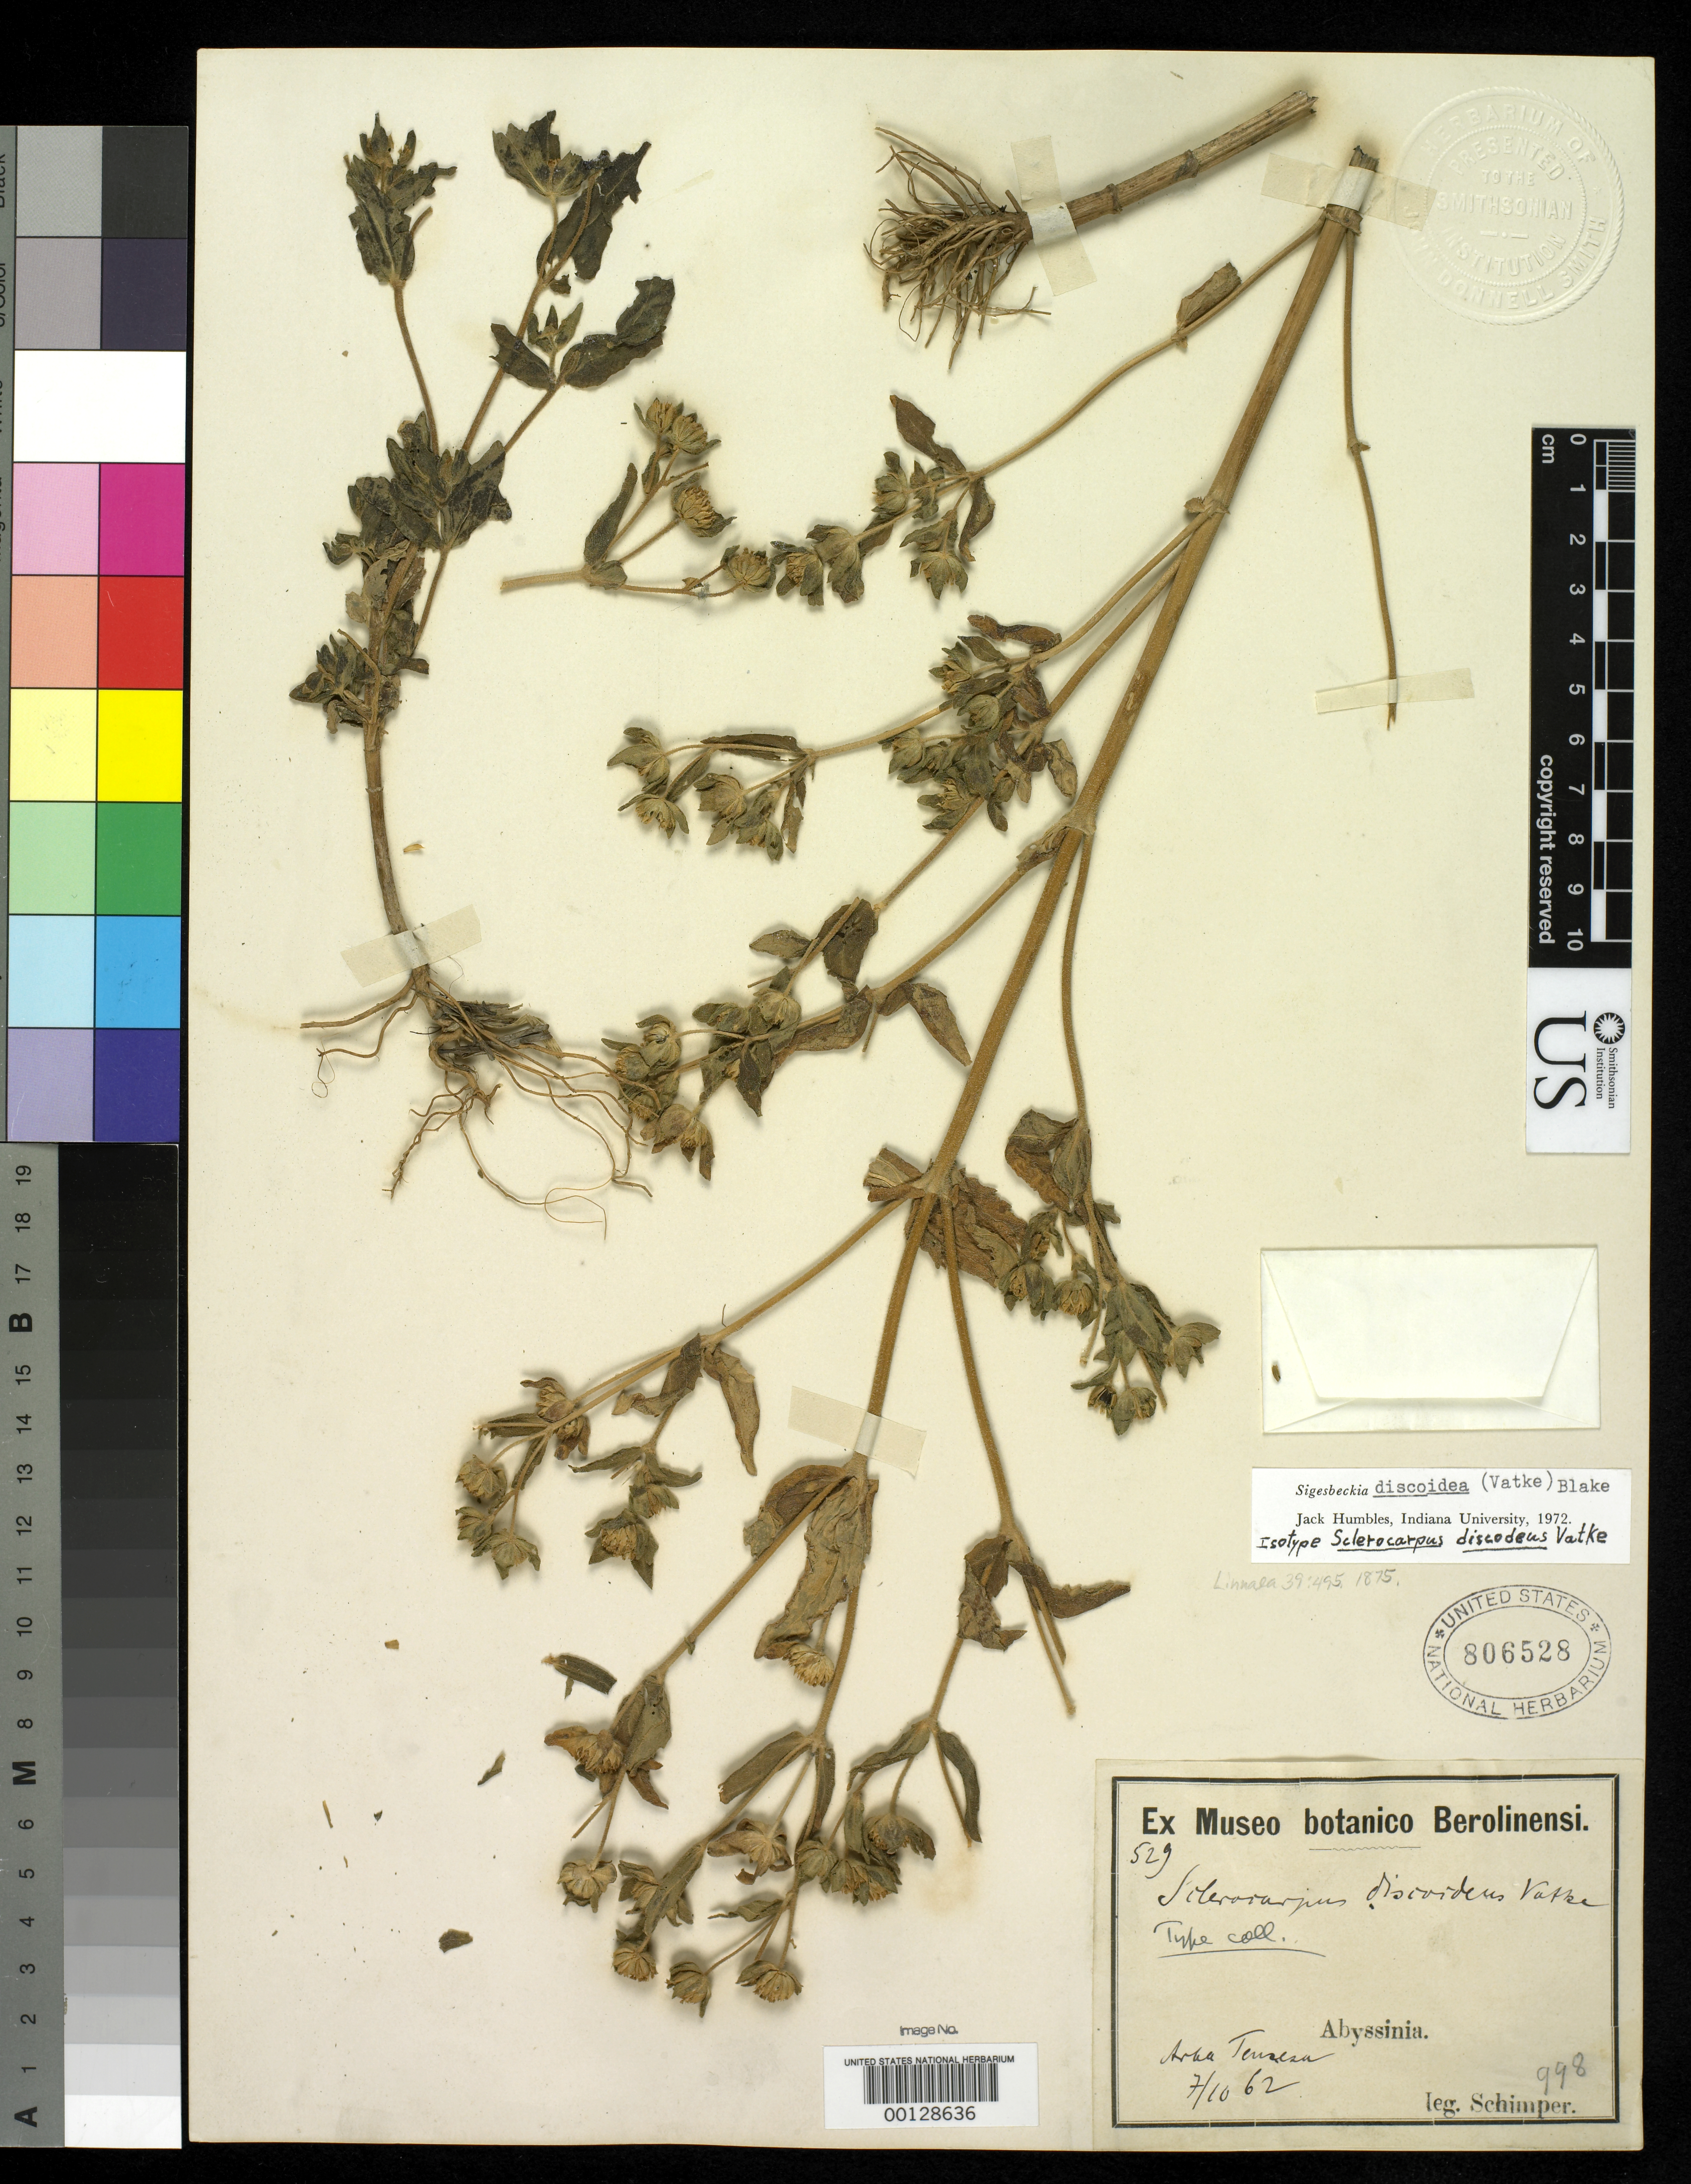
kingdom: Plantae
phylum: Tracheophyta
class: Magnoliopsida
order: Asterales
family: Asteraceae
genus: Sclerocarpus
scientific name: Sclerocarpus discoideus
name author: Vatke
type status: Isotype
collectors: G. W. Schimper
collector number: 529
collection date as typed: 07 Oct 1862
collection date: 1862-10-07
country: Ethiopia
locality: Arba Tensesa.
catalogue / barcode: US 806528